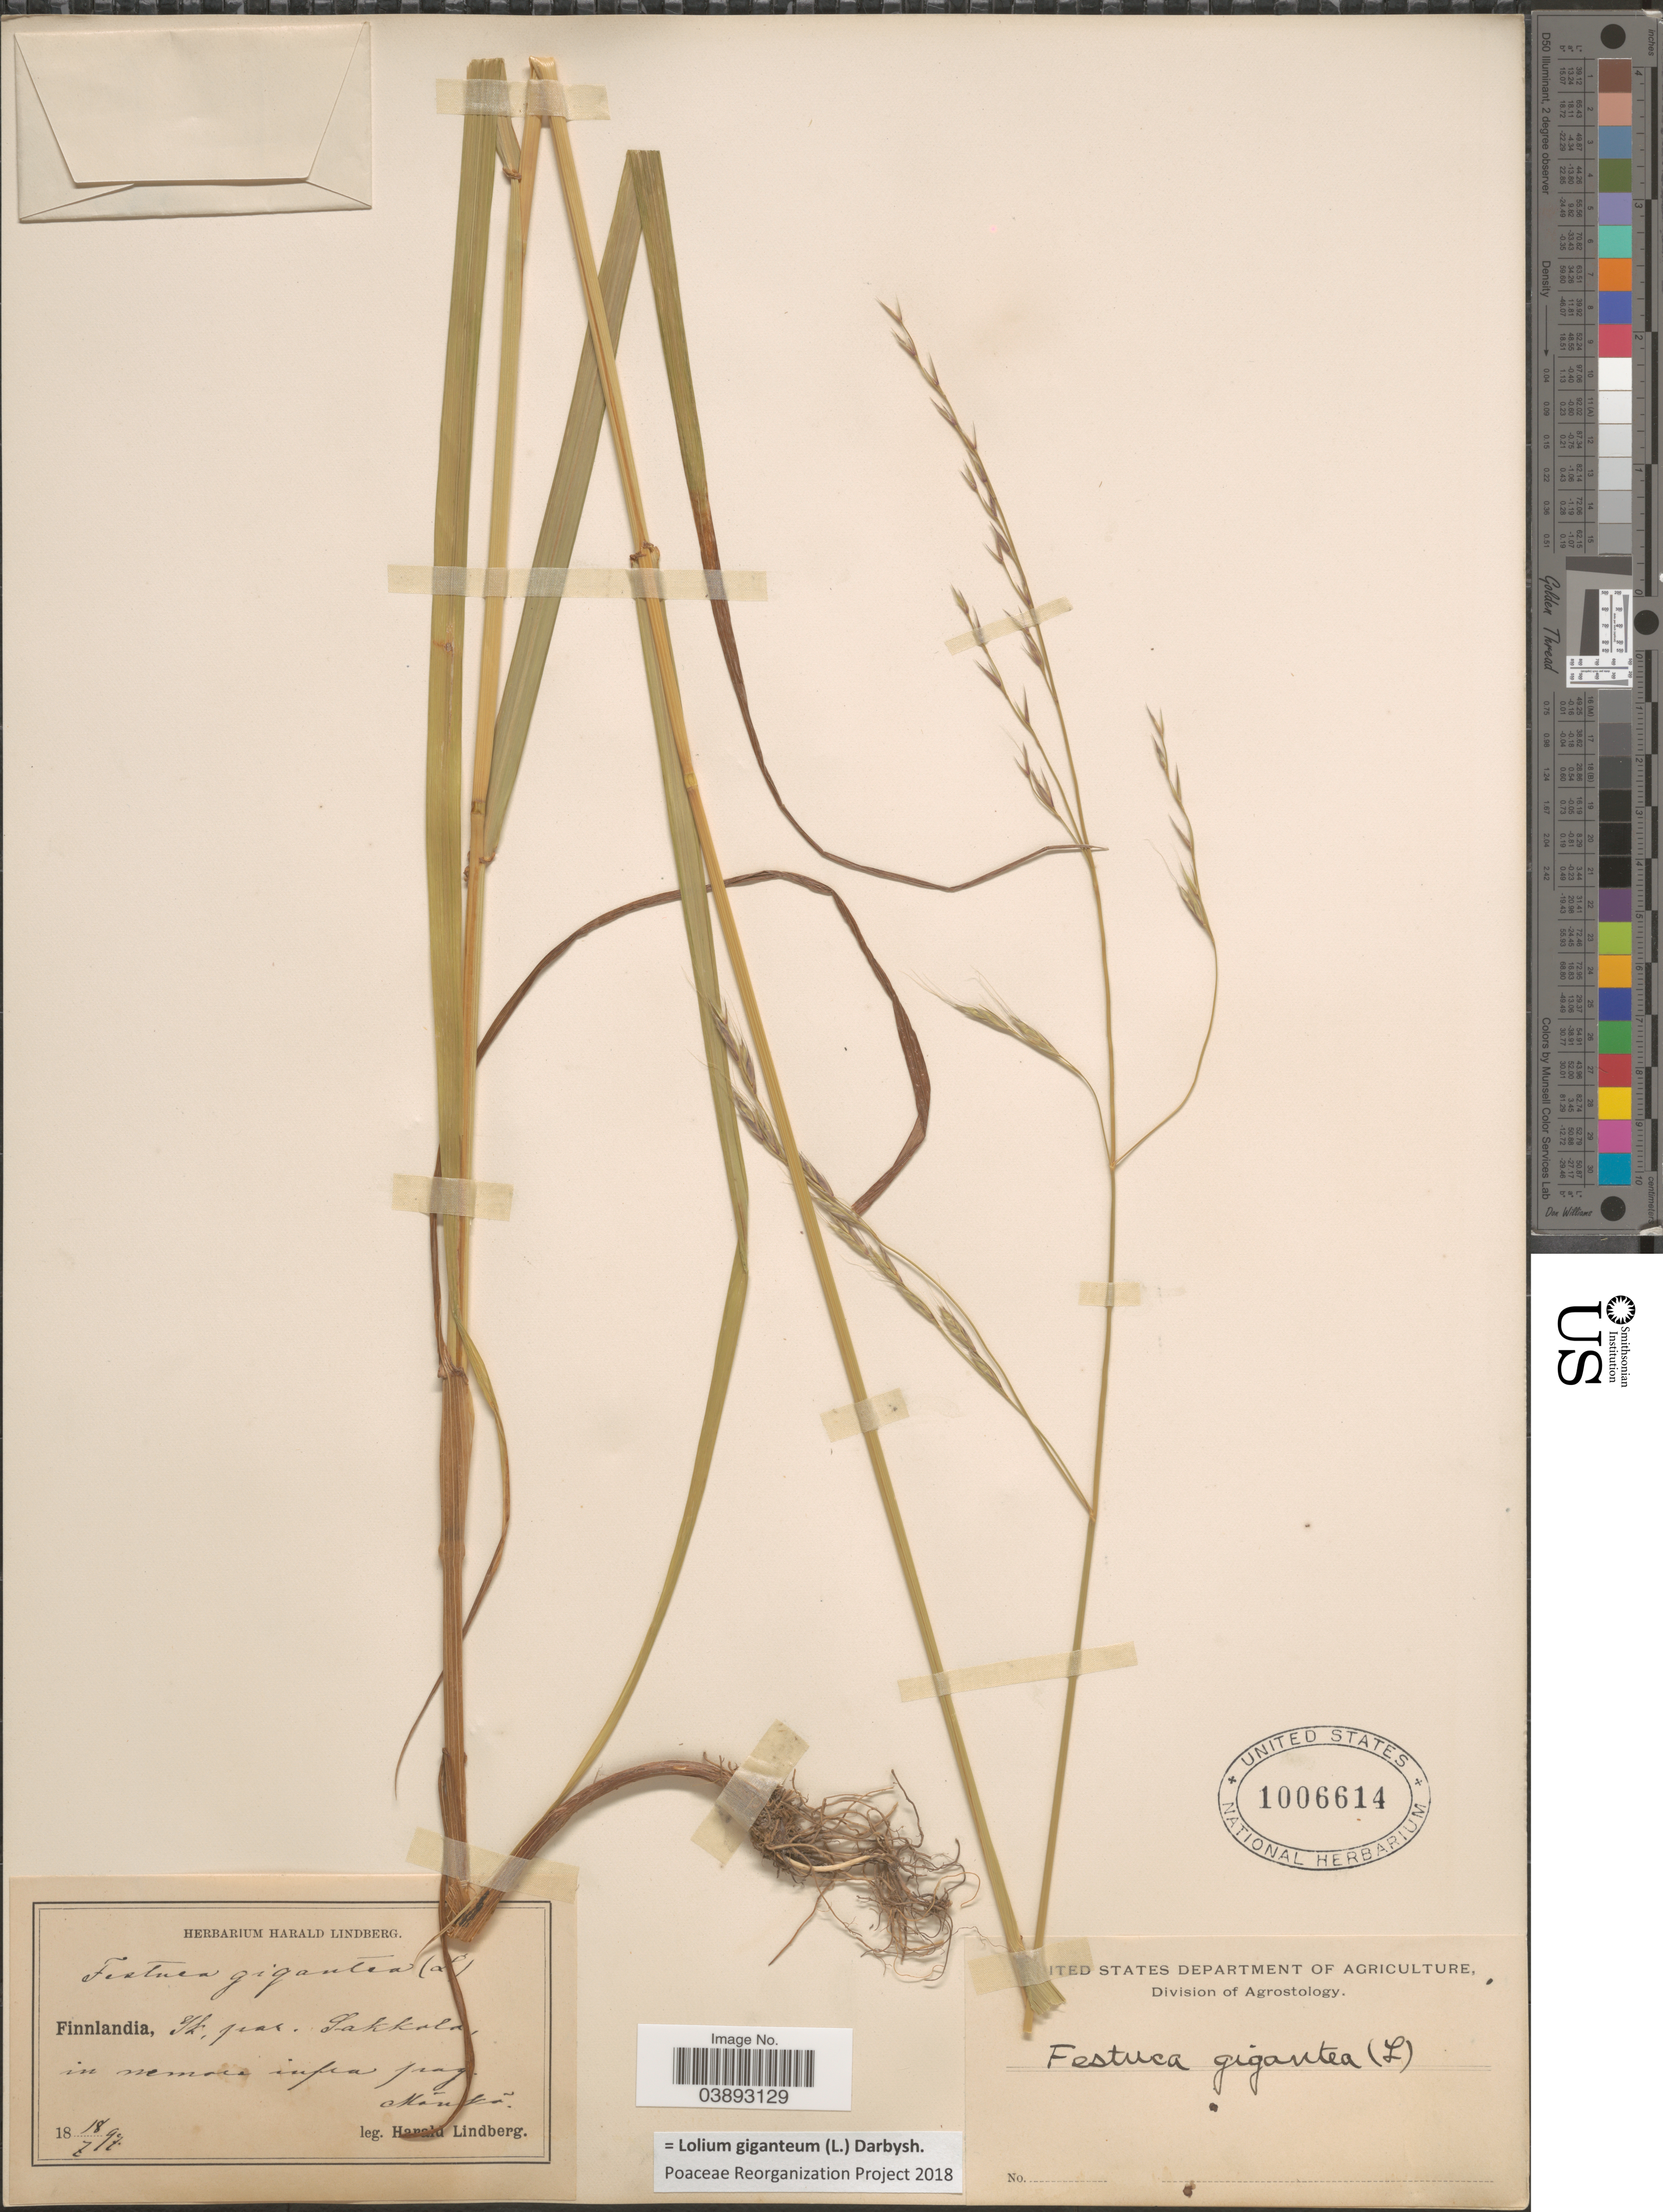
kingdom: Plantae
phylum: Tracheophyta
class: Liliopsida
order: Poales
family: Poaceae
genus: Lolium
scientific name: Lolium giganteum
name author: (L.) Darbysh.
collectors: H. Lindberg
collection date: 1897-07-18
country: Finland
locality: Finnlandia, Sk. par. Sakkola, in nemoris infra pag. Moula.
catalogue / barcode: US 1006614